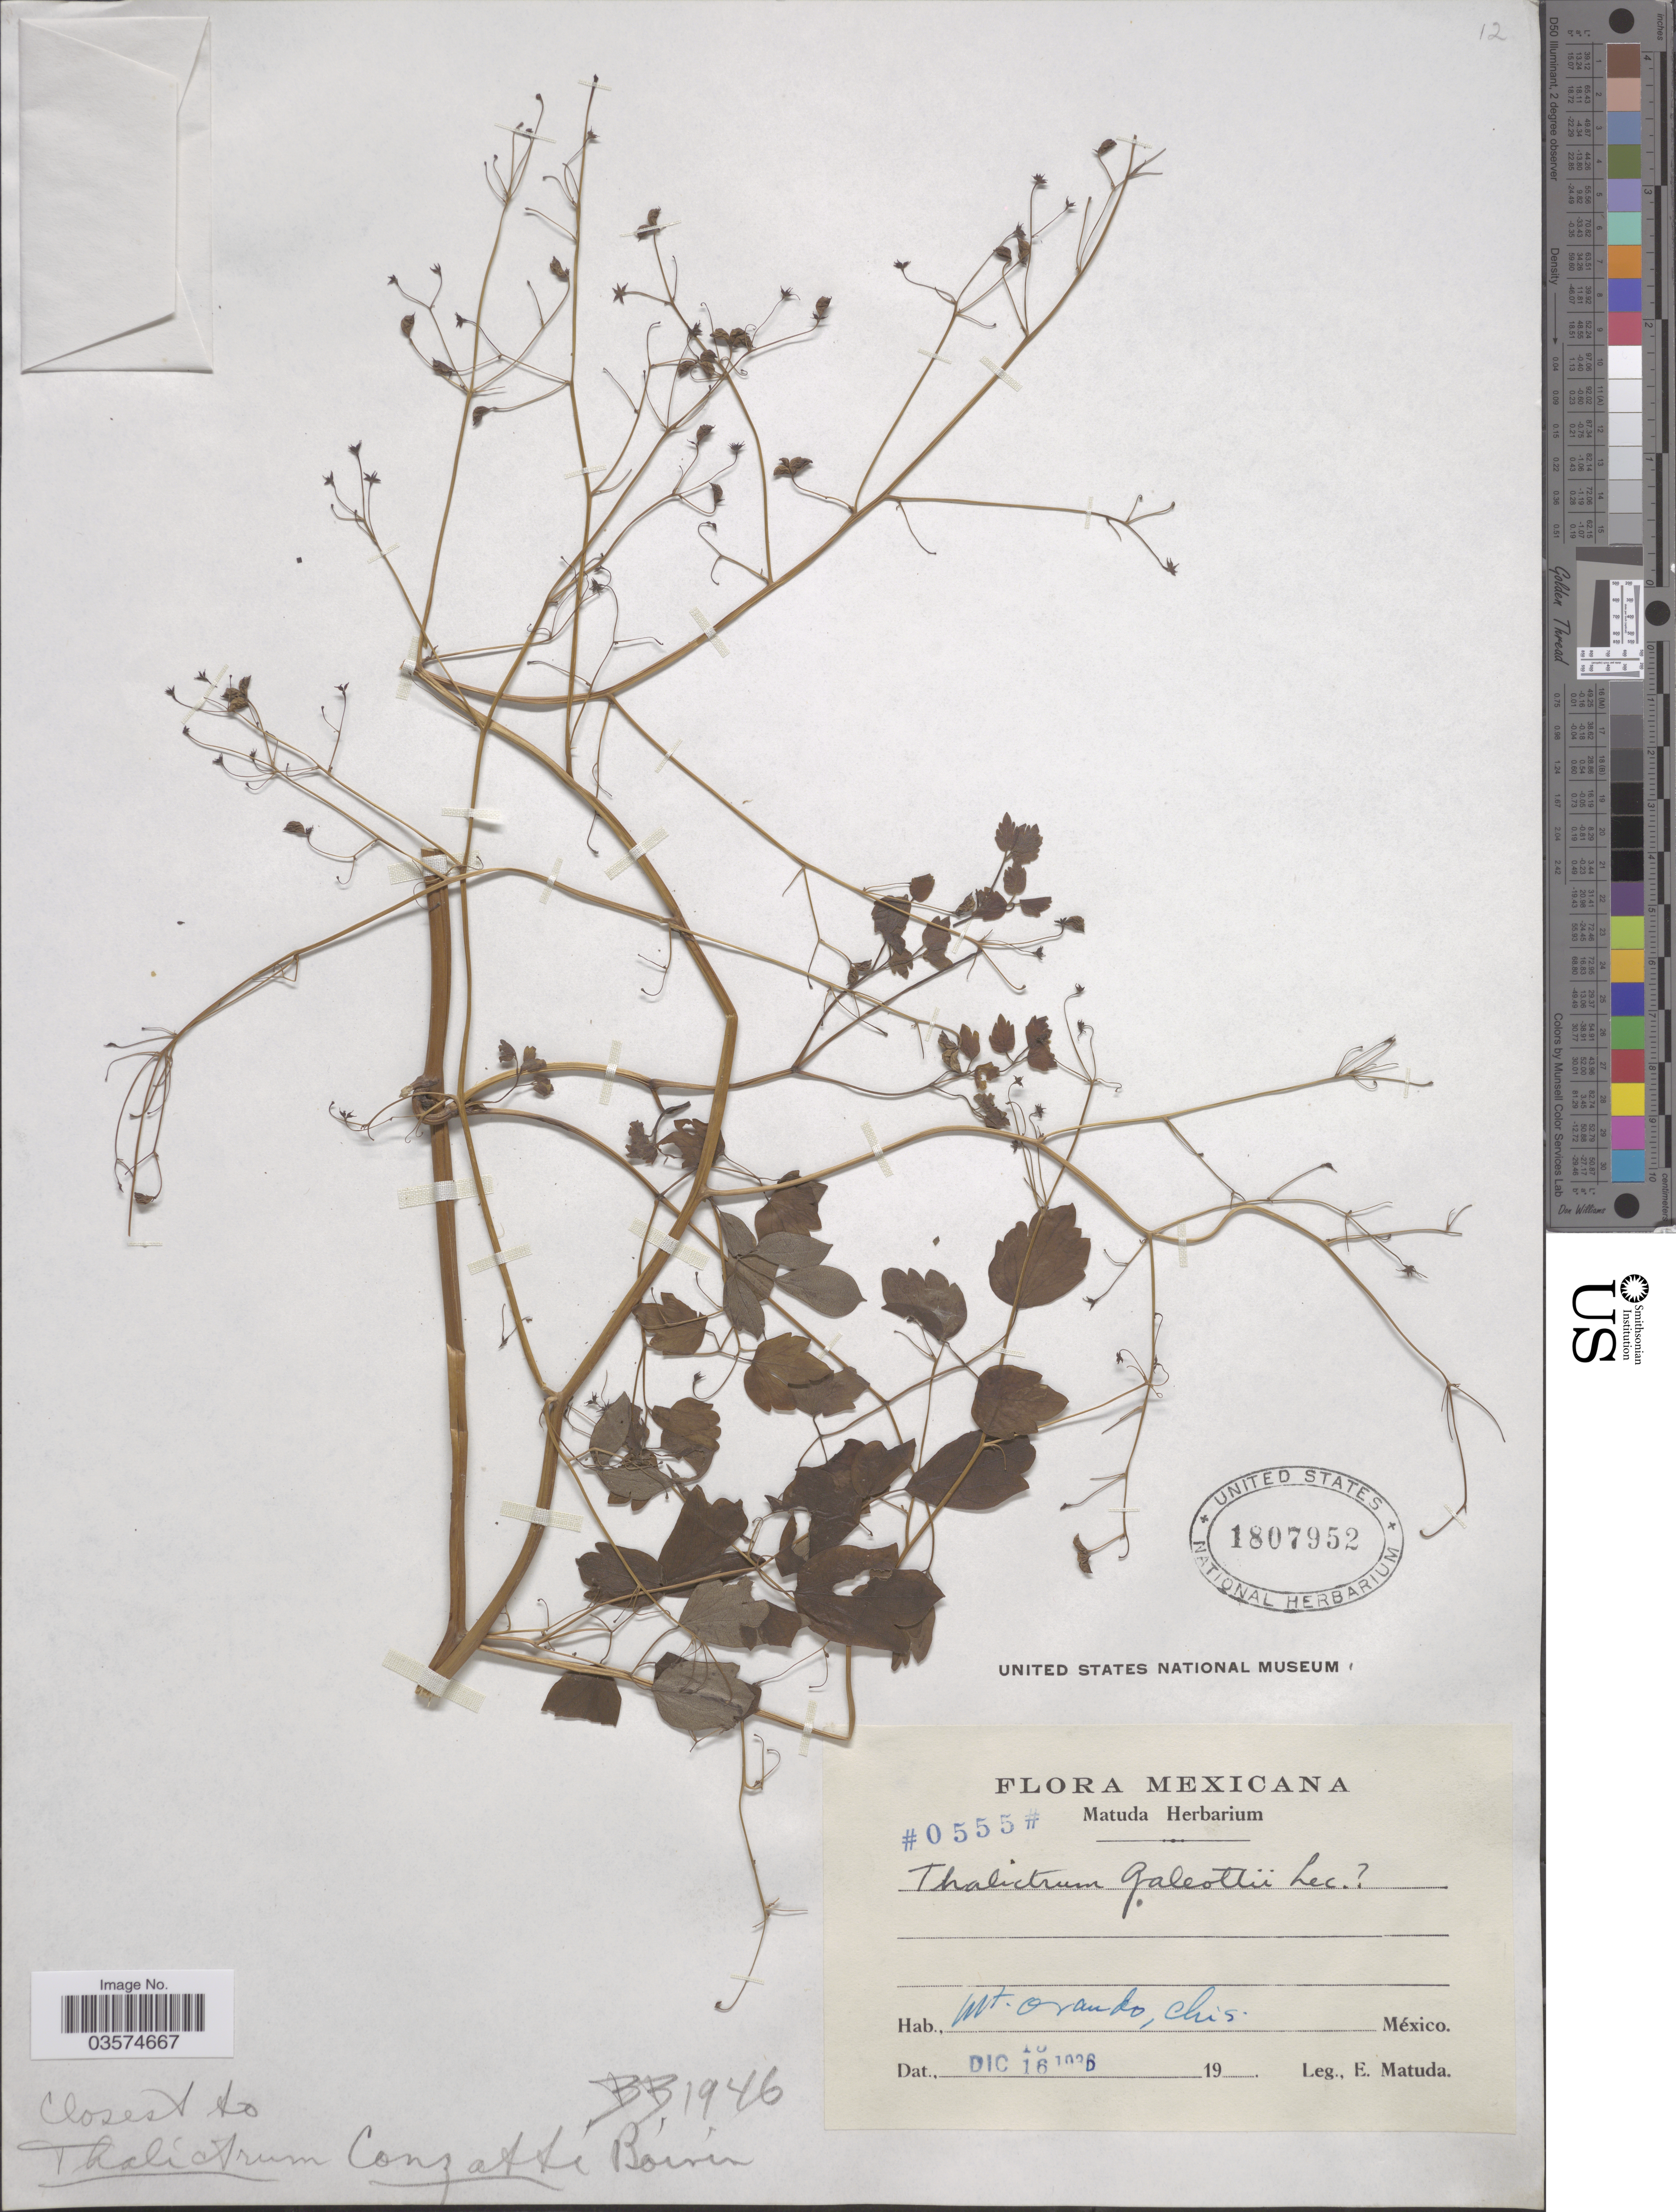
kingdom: Plantae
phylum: Tracheophyta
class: Magnoliopsida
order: Ranunculales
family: Ranunculaceae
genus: Thalictrum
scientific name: Thalictrum galeottii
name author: Lecoy.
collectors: E. Matuda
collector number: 0555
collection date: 1926-12-16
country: Mexico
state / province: Chiapas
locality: Mt. Ovando.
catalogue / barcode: US 1807952